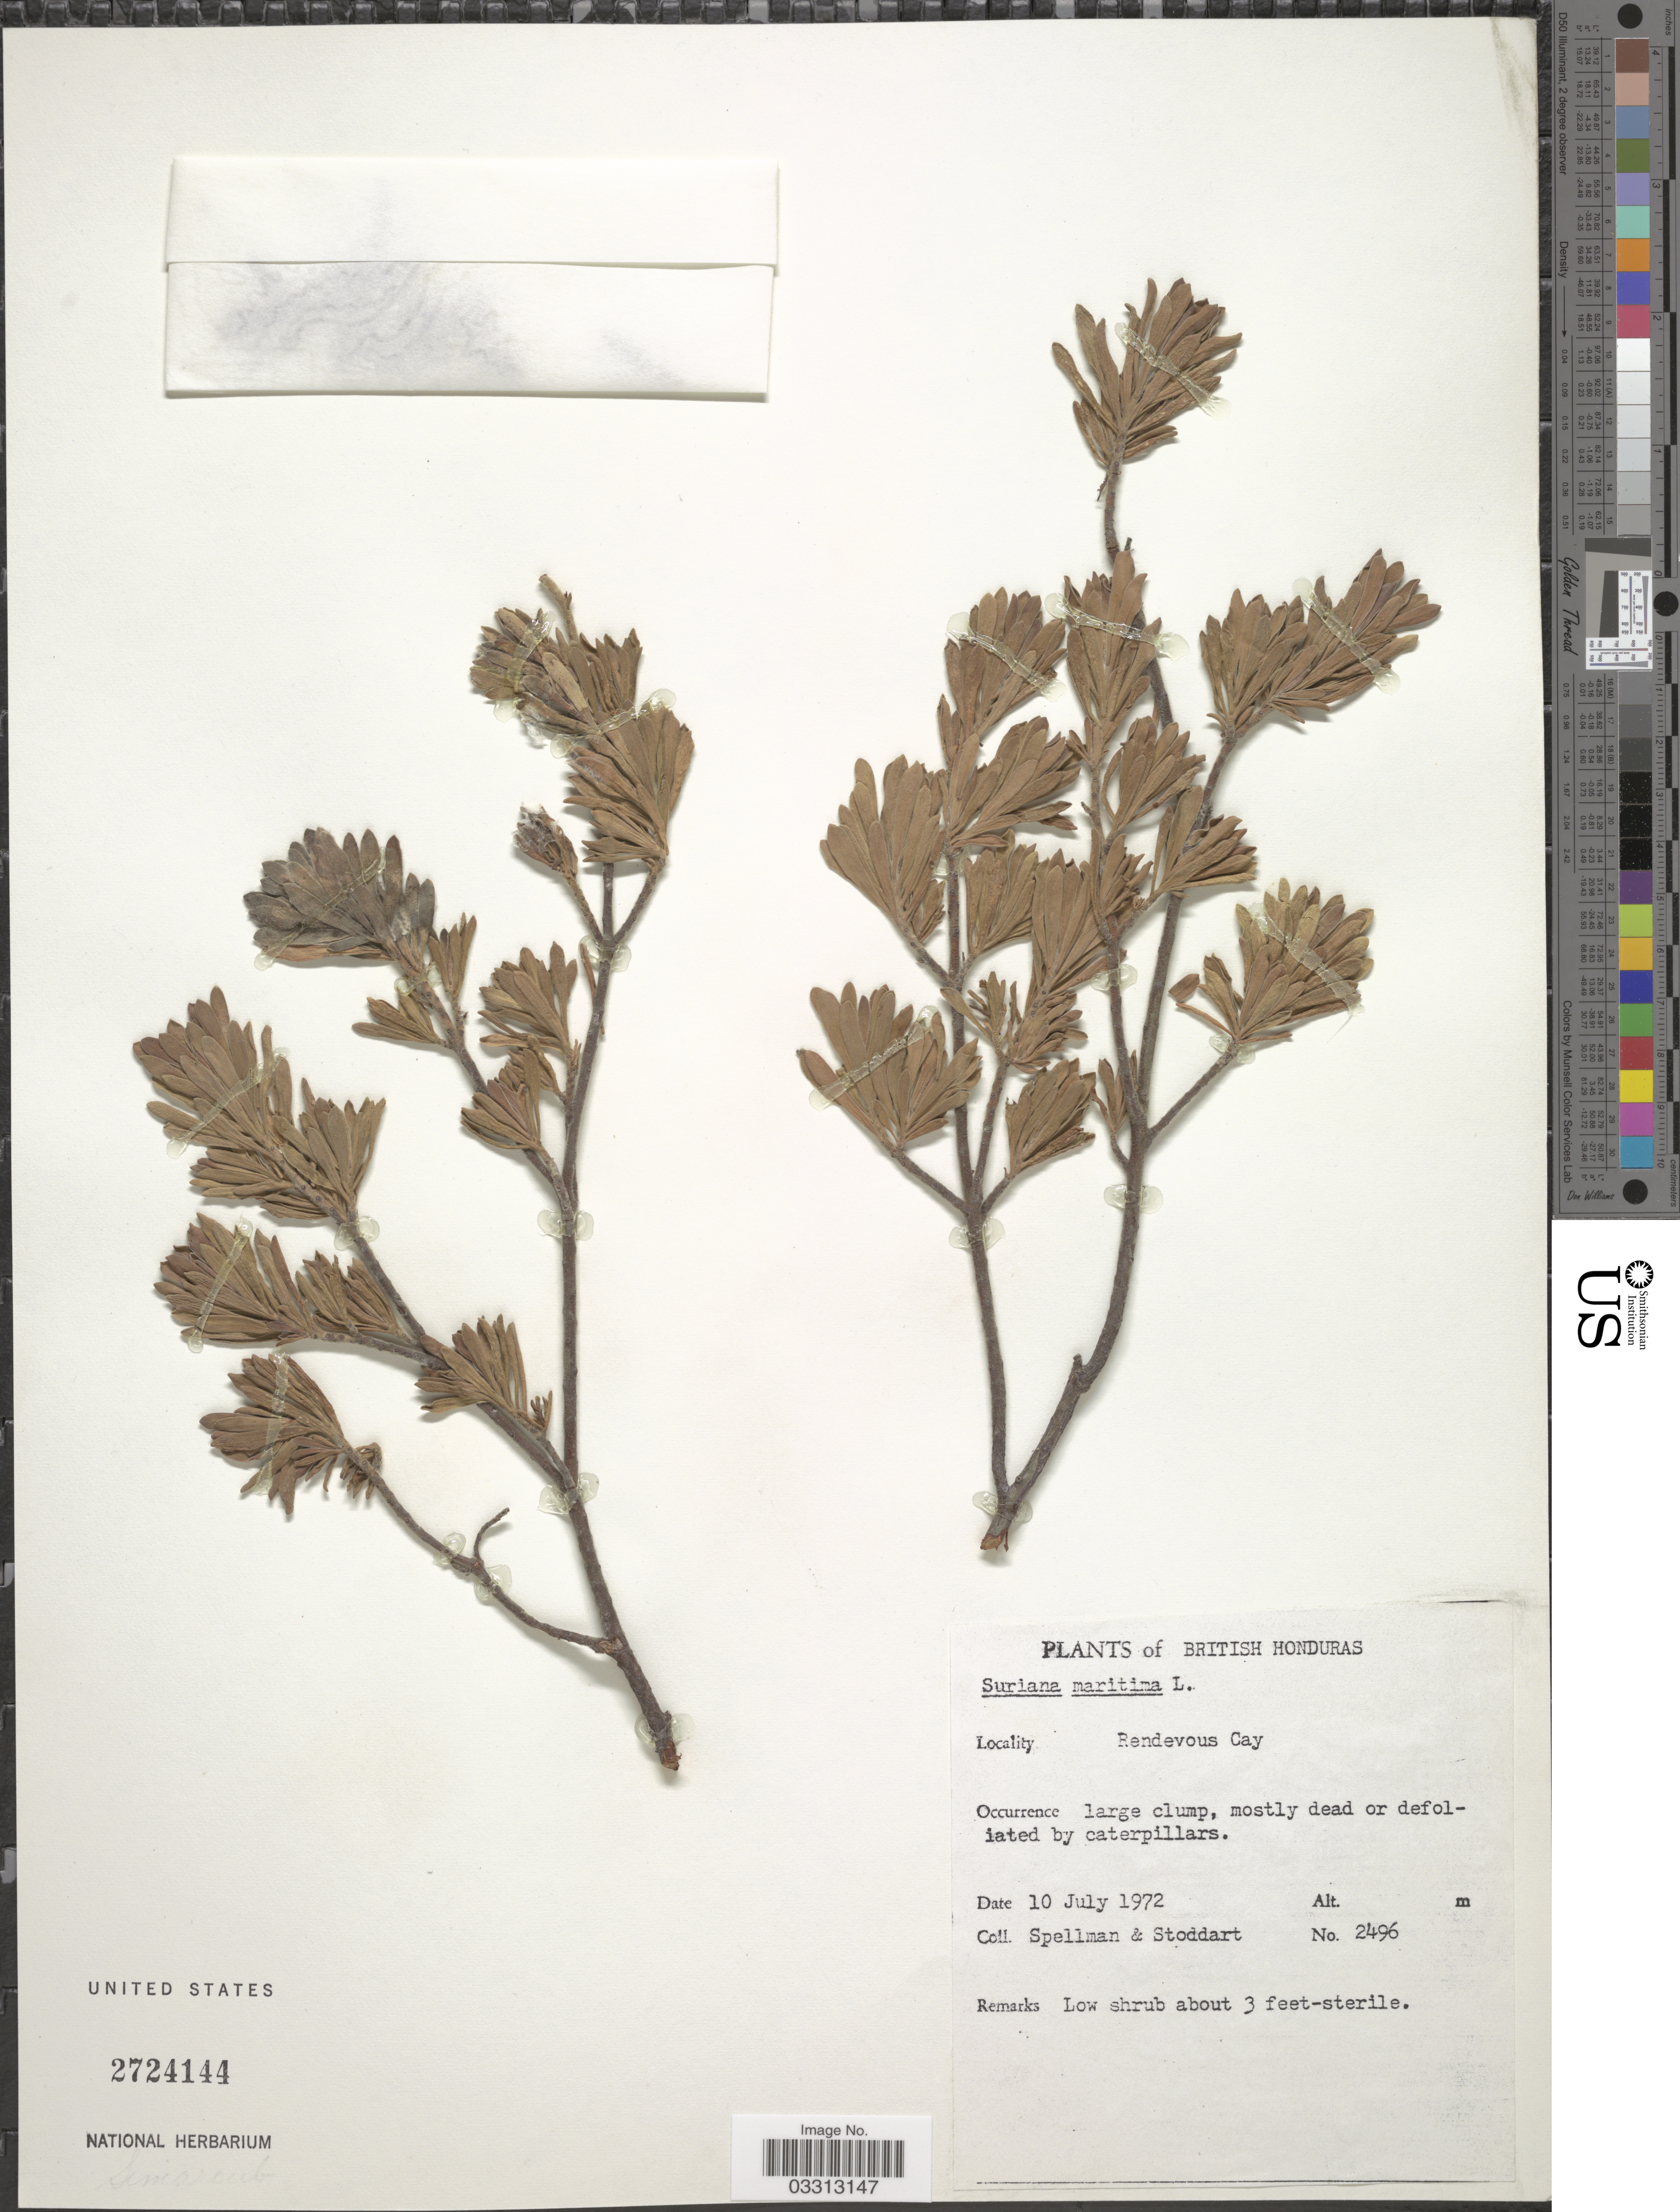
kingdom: Plantae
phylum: Tracheophyta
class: Magnoliopsida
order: Fabales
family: Surianaceae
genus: Suriana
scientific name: Suriana maritima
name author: L.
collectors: Spellman, -- & -. Stoddart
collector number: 2496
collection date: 1972-07-10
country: Belize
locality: British Honduras. Rendevous Cay.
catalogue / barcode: US 2724144